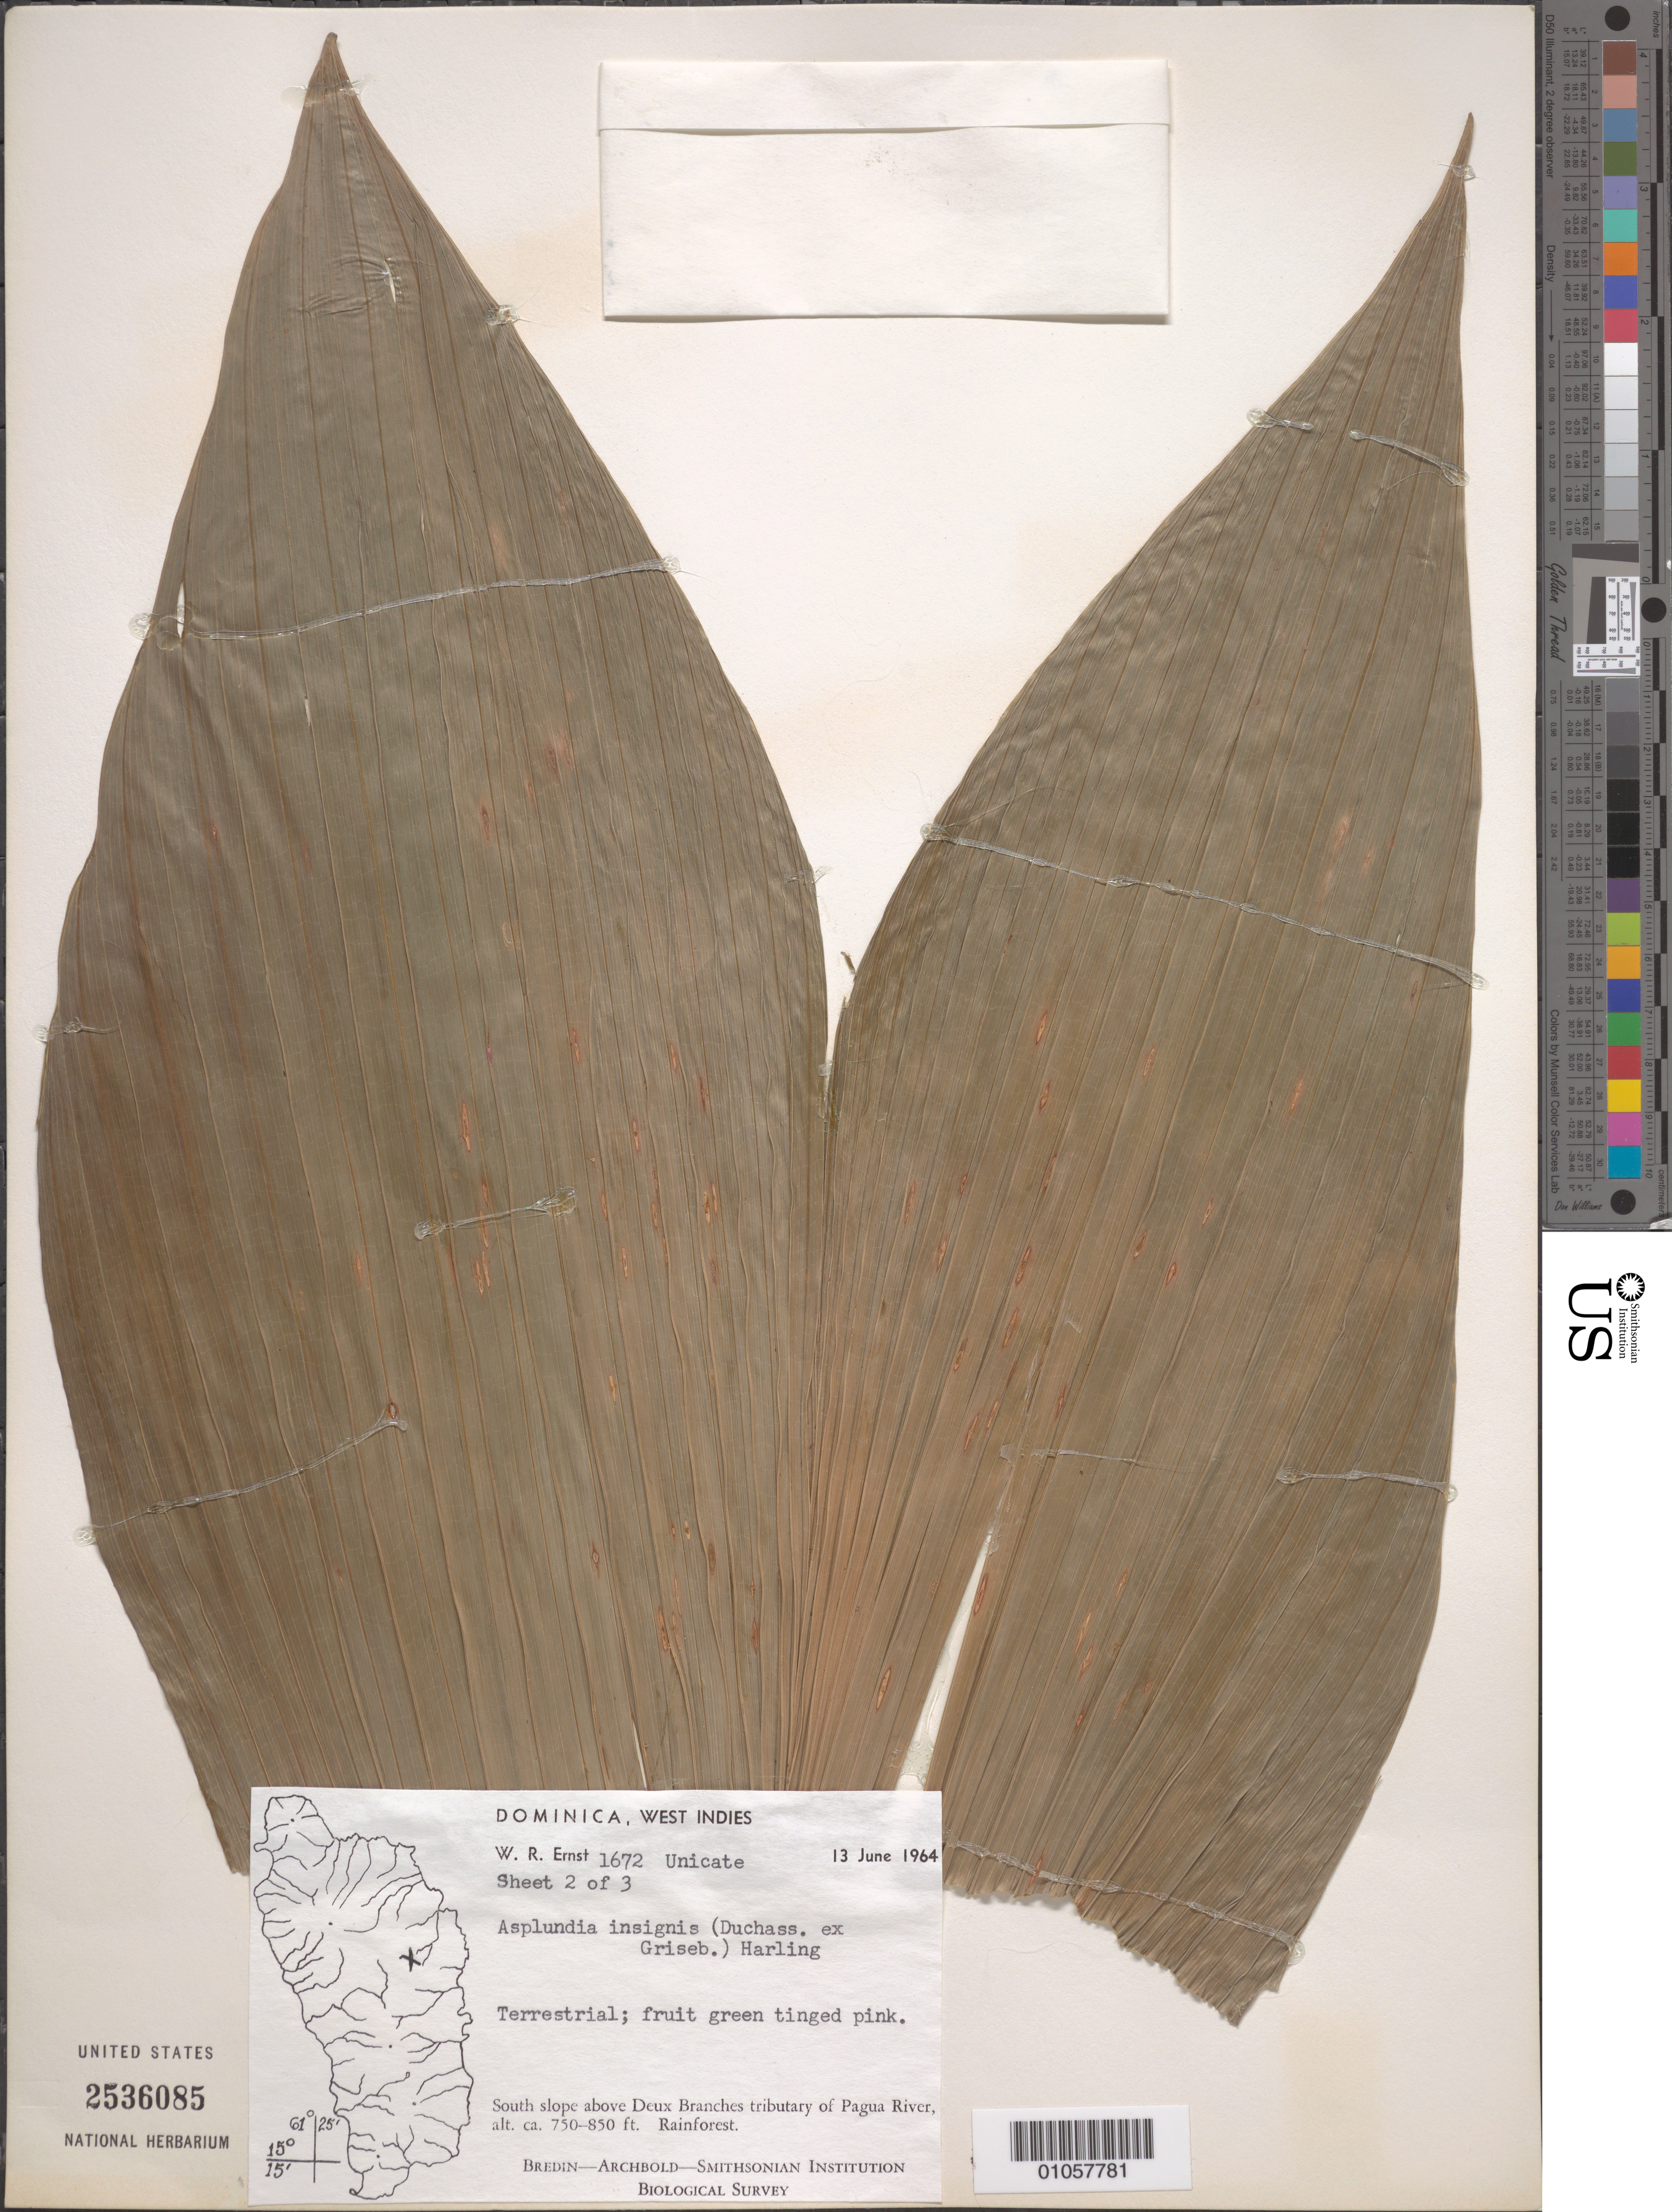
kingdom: Plantae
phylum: Tracheophyta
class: Liliopsida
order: Pandanales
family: Cyclanthaceae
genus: Asplundia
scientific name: Asplundia insignis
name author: (Duchass. ex Griseb.) Harling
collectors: W. R. Ernst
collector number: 1672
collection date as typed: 13 Jun 1964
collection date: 1964-06-13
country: Dominica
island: Dominica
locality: Deux Branches tributary Pagua River, south slope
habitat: Rainforest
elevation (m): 229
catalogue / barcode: US 2536085